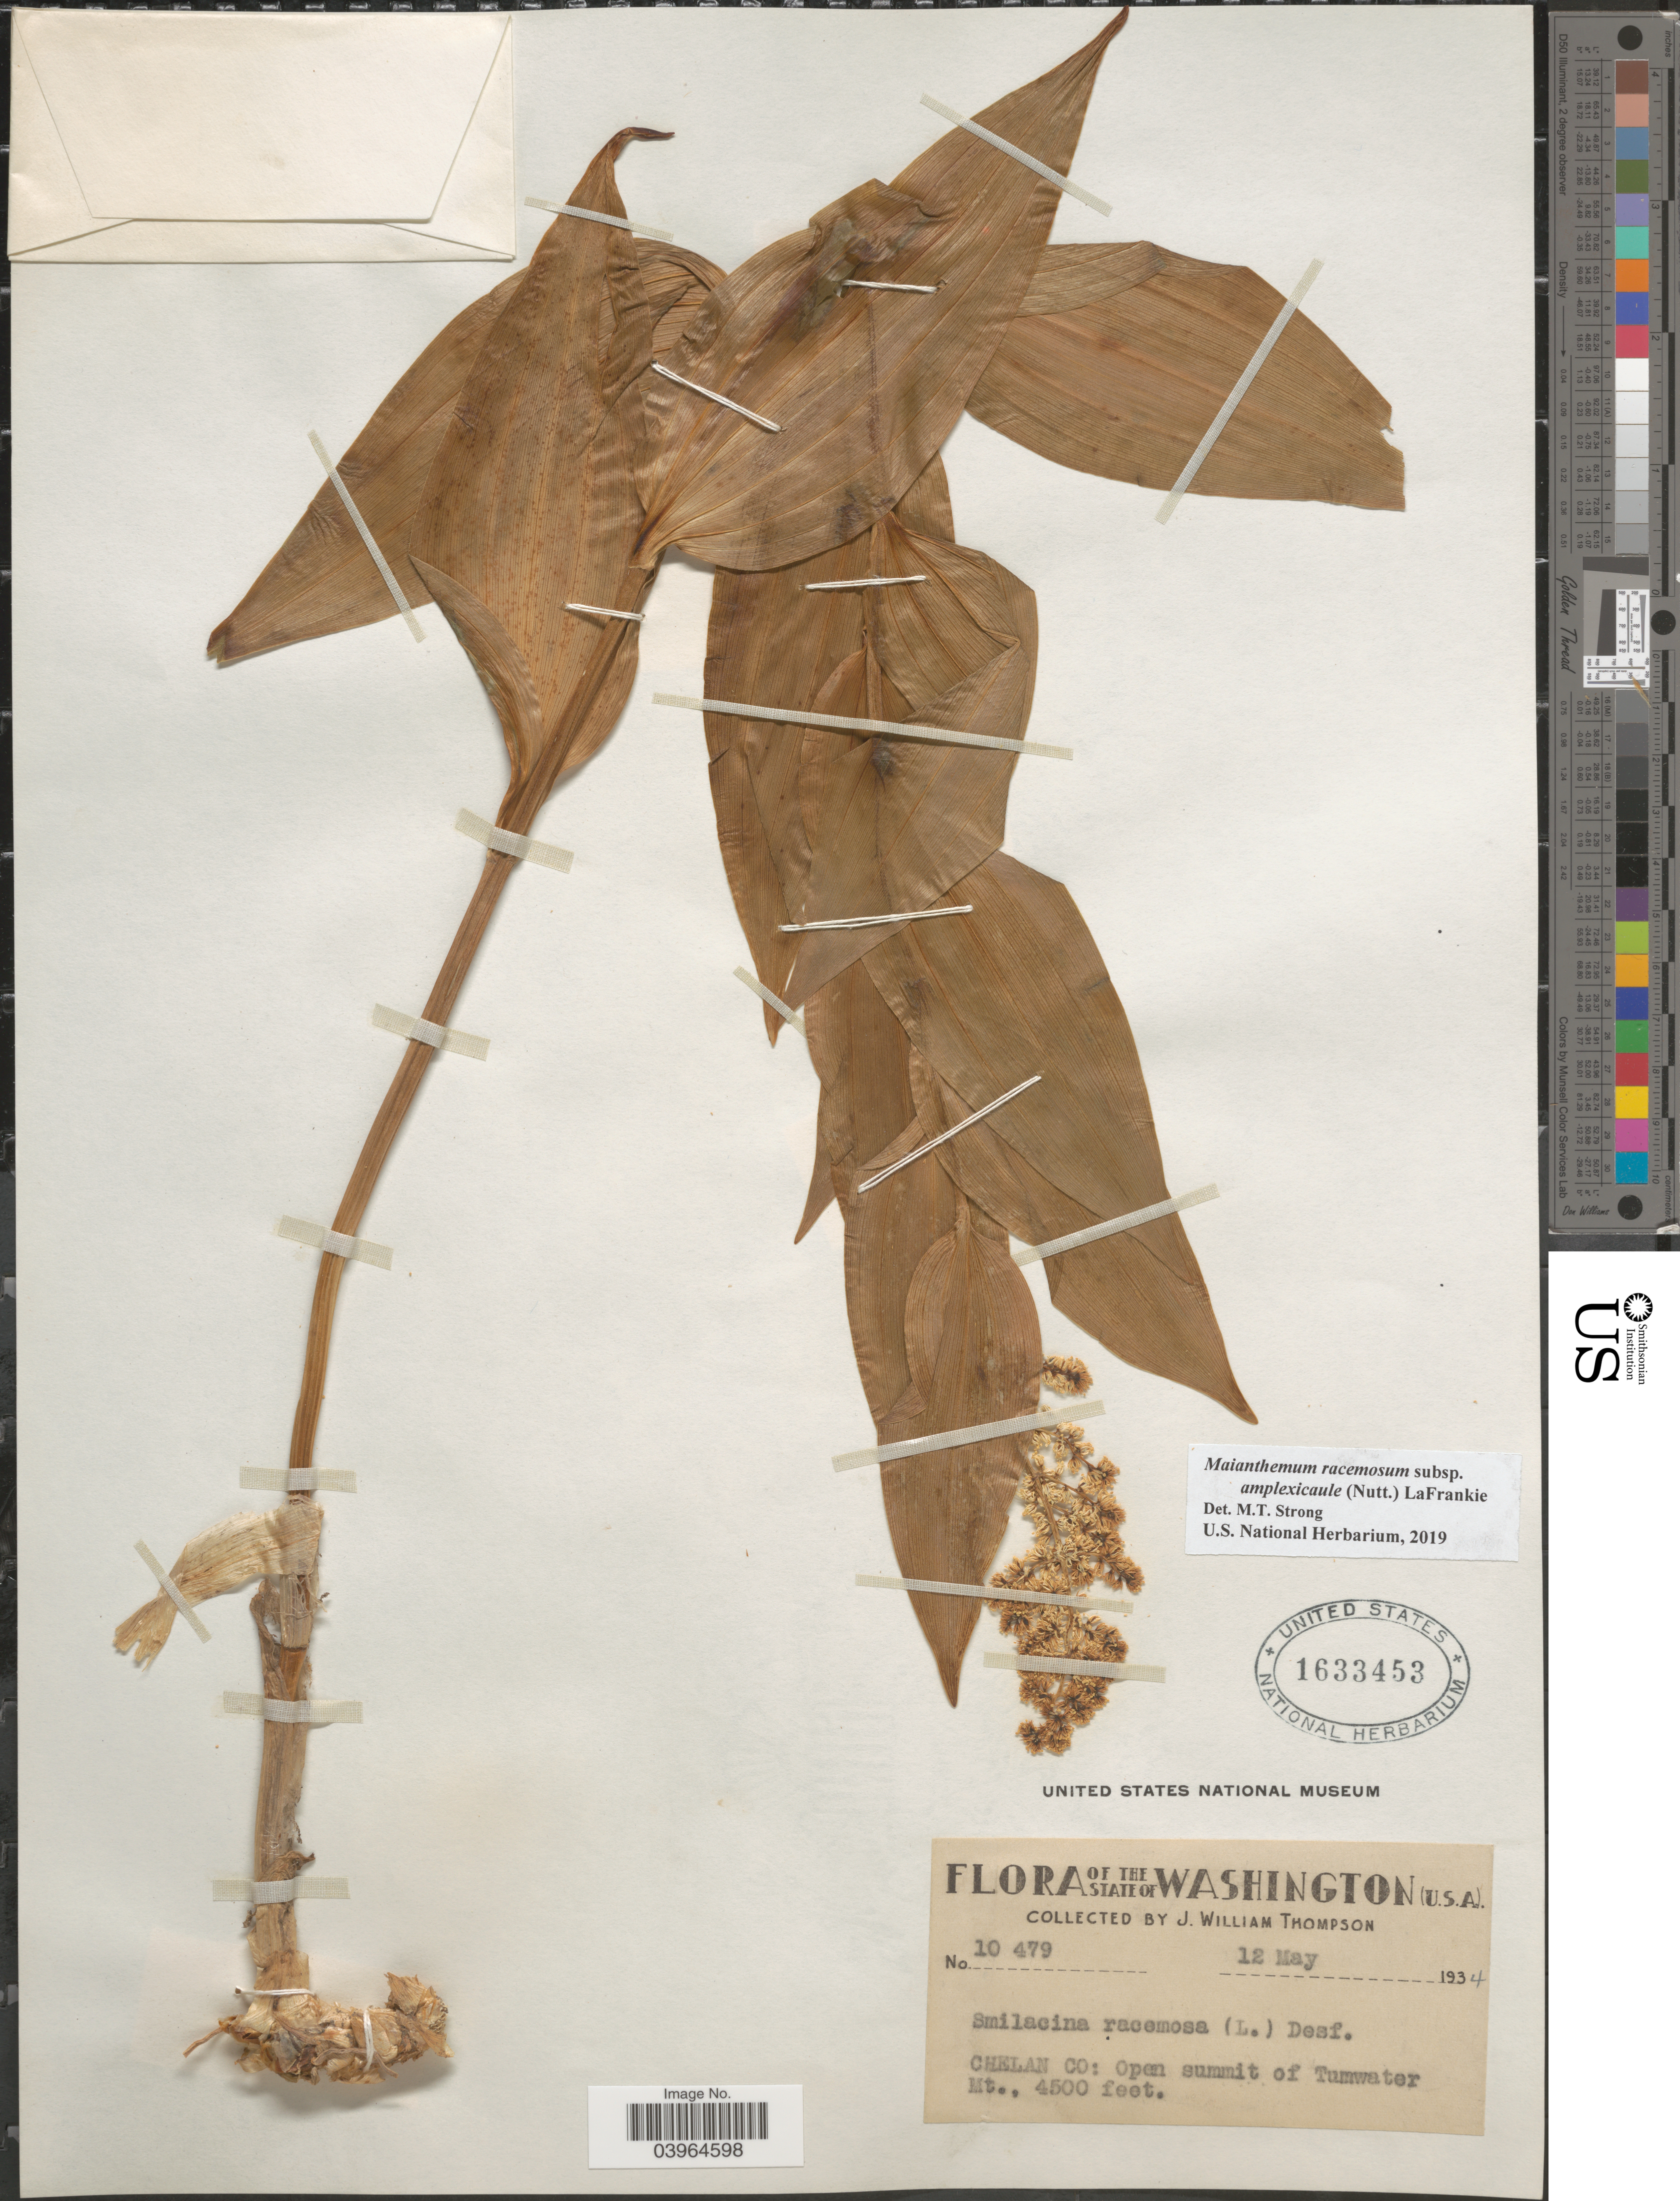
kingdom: Plantae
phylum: Tracheophyta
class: Liliopsida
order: Asparagales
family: Asparagaceae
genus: Maianthemum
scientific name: Maianthemum racemosum subsp. amplexicaule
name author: (Nutt.) LaFrankie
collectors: J. W. Thompson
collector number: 10479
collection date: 1934-05-12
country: United States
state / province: Washington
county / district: Chelan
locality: Chelan Co: Open summit of Tumwater Mt.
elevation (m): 1372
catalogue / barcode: US 1633453